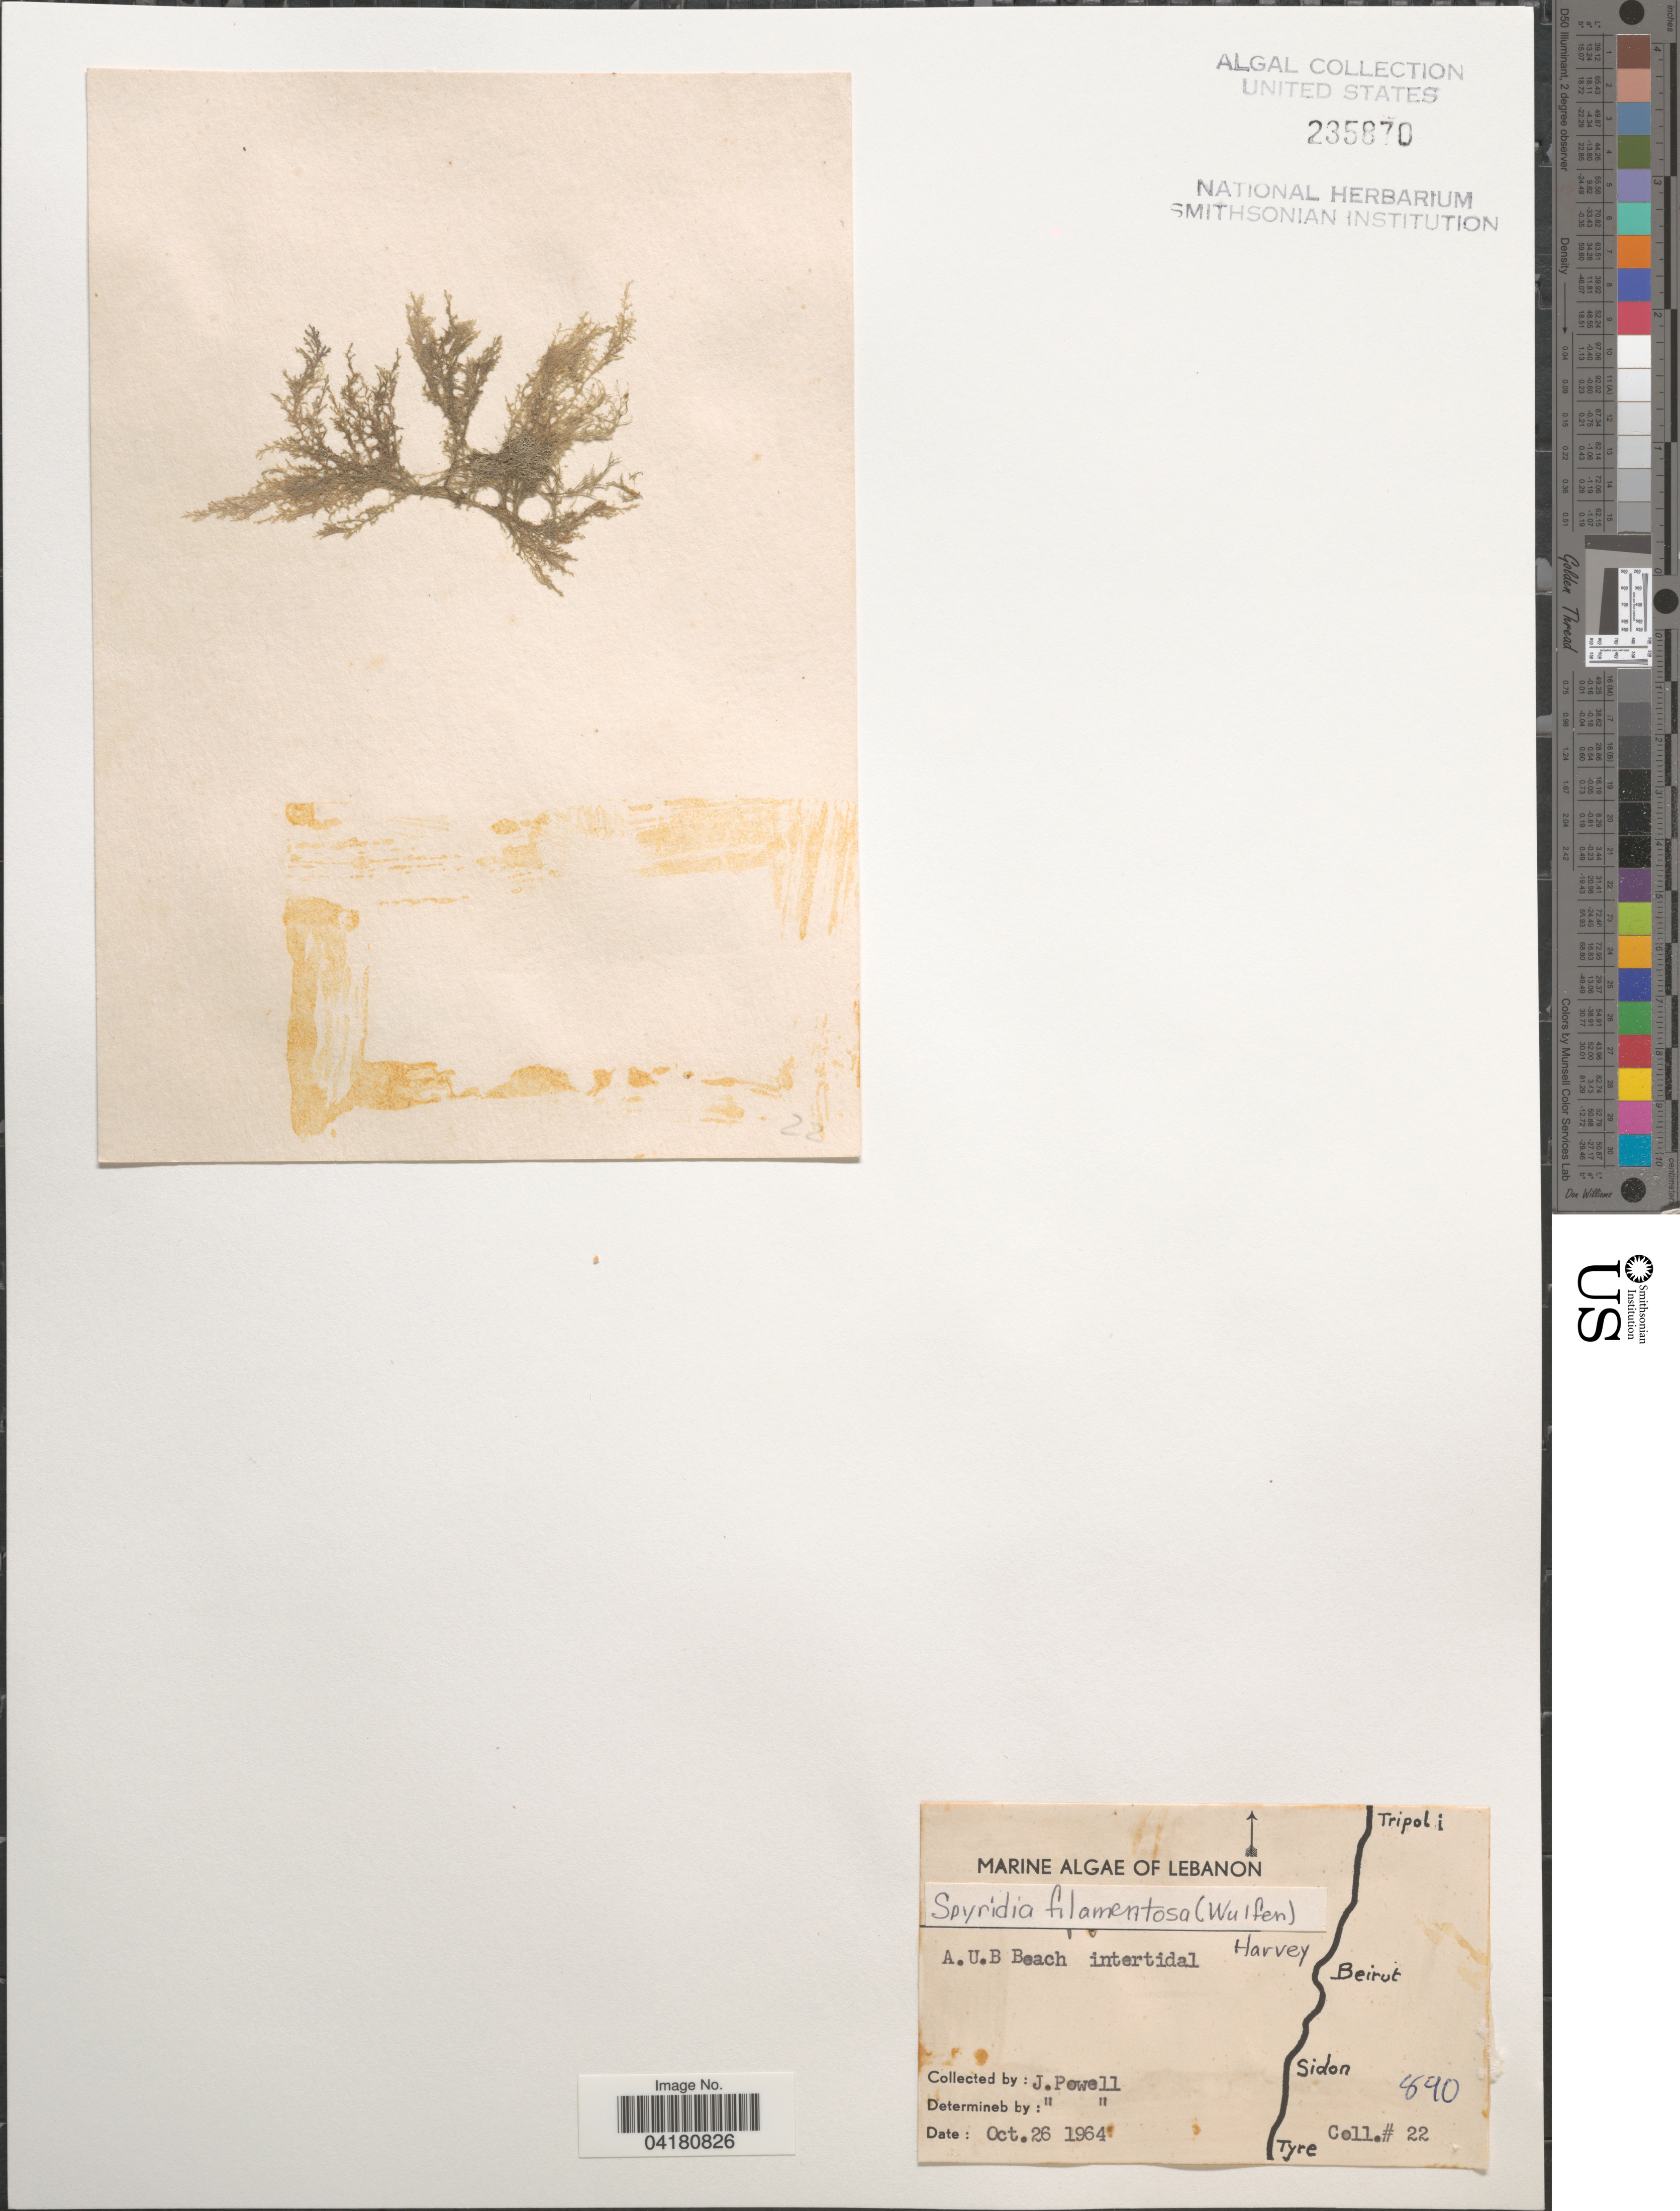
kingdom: Plantae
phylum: Rhodophyta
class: Florideophyceae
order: Ceramiales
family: Spyridiaceae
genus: Spyridia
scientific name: Spyridia filamentosa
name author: (Wulfen) Harv.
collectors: J. Powell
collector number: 22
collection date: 1964-10-26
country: Lebanon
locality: A.U.B. Beach intertidal.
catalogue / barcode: US 235870